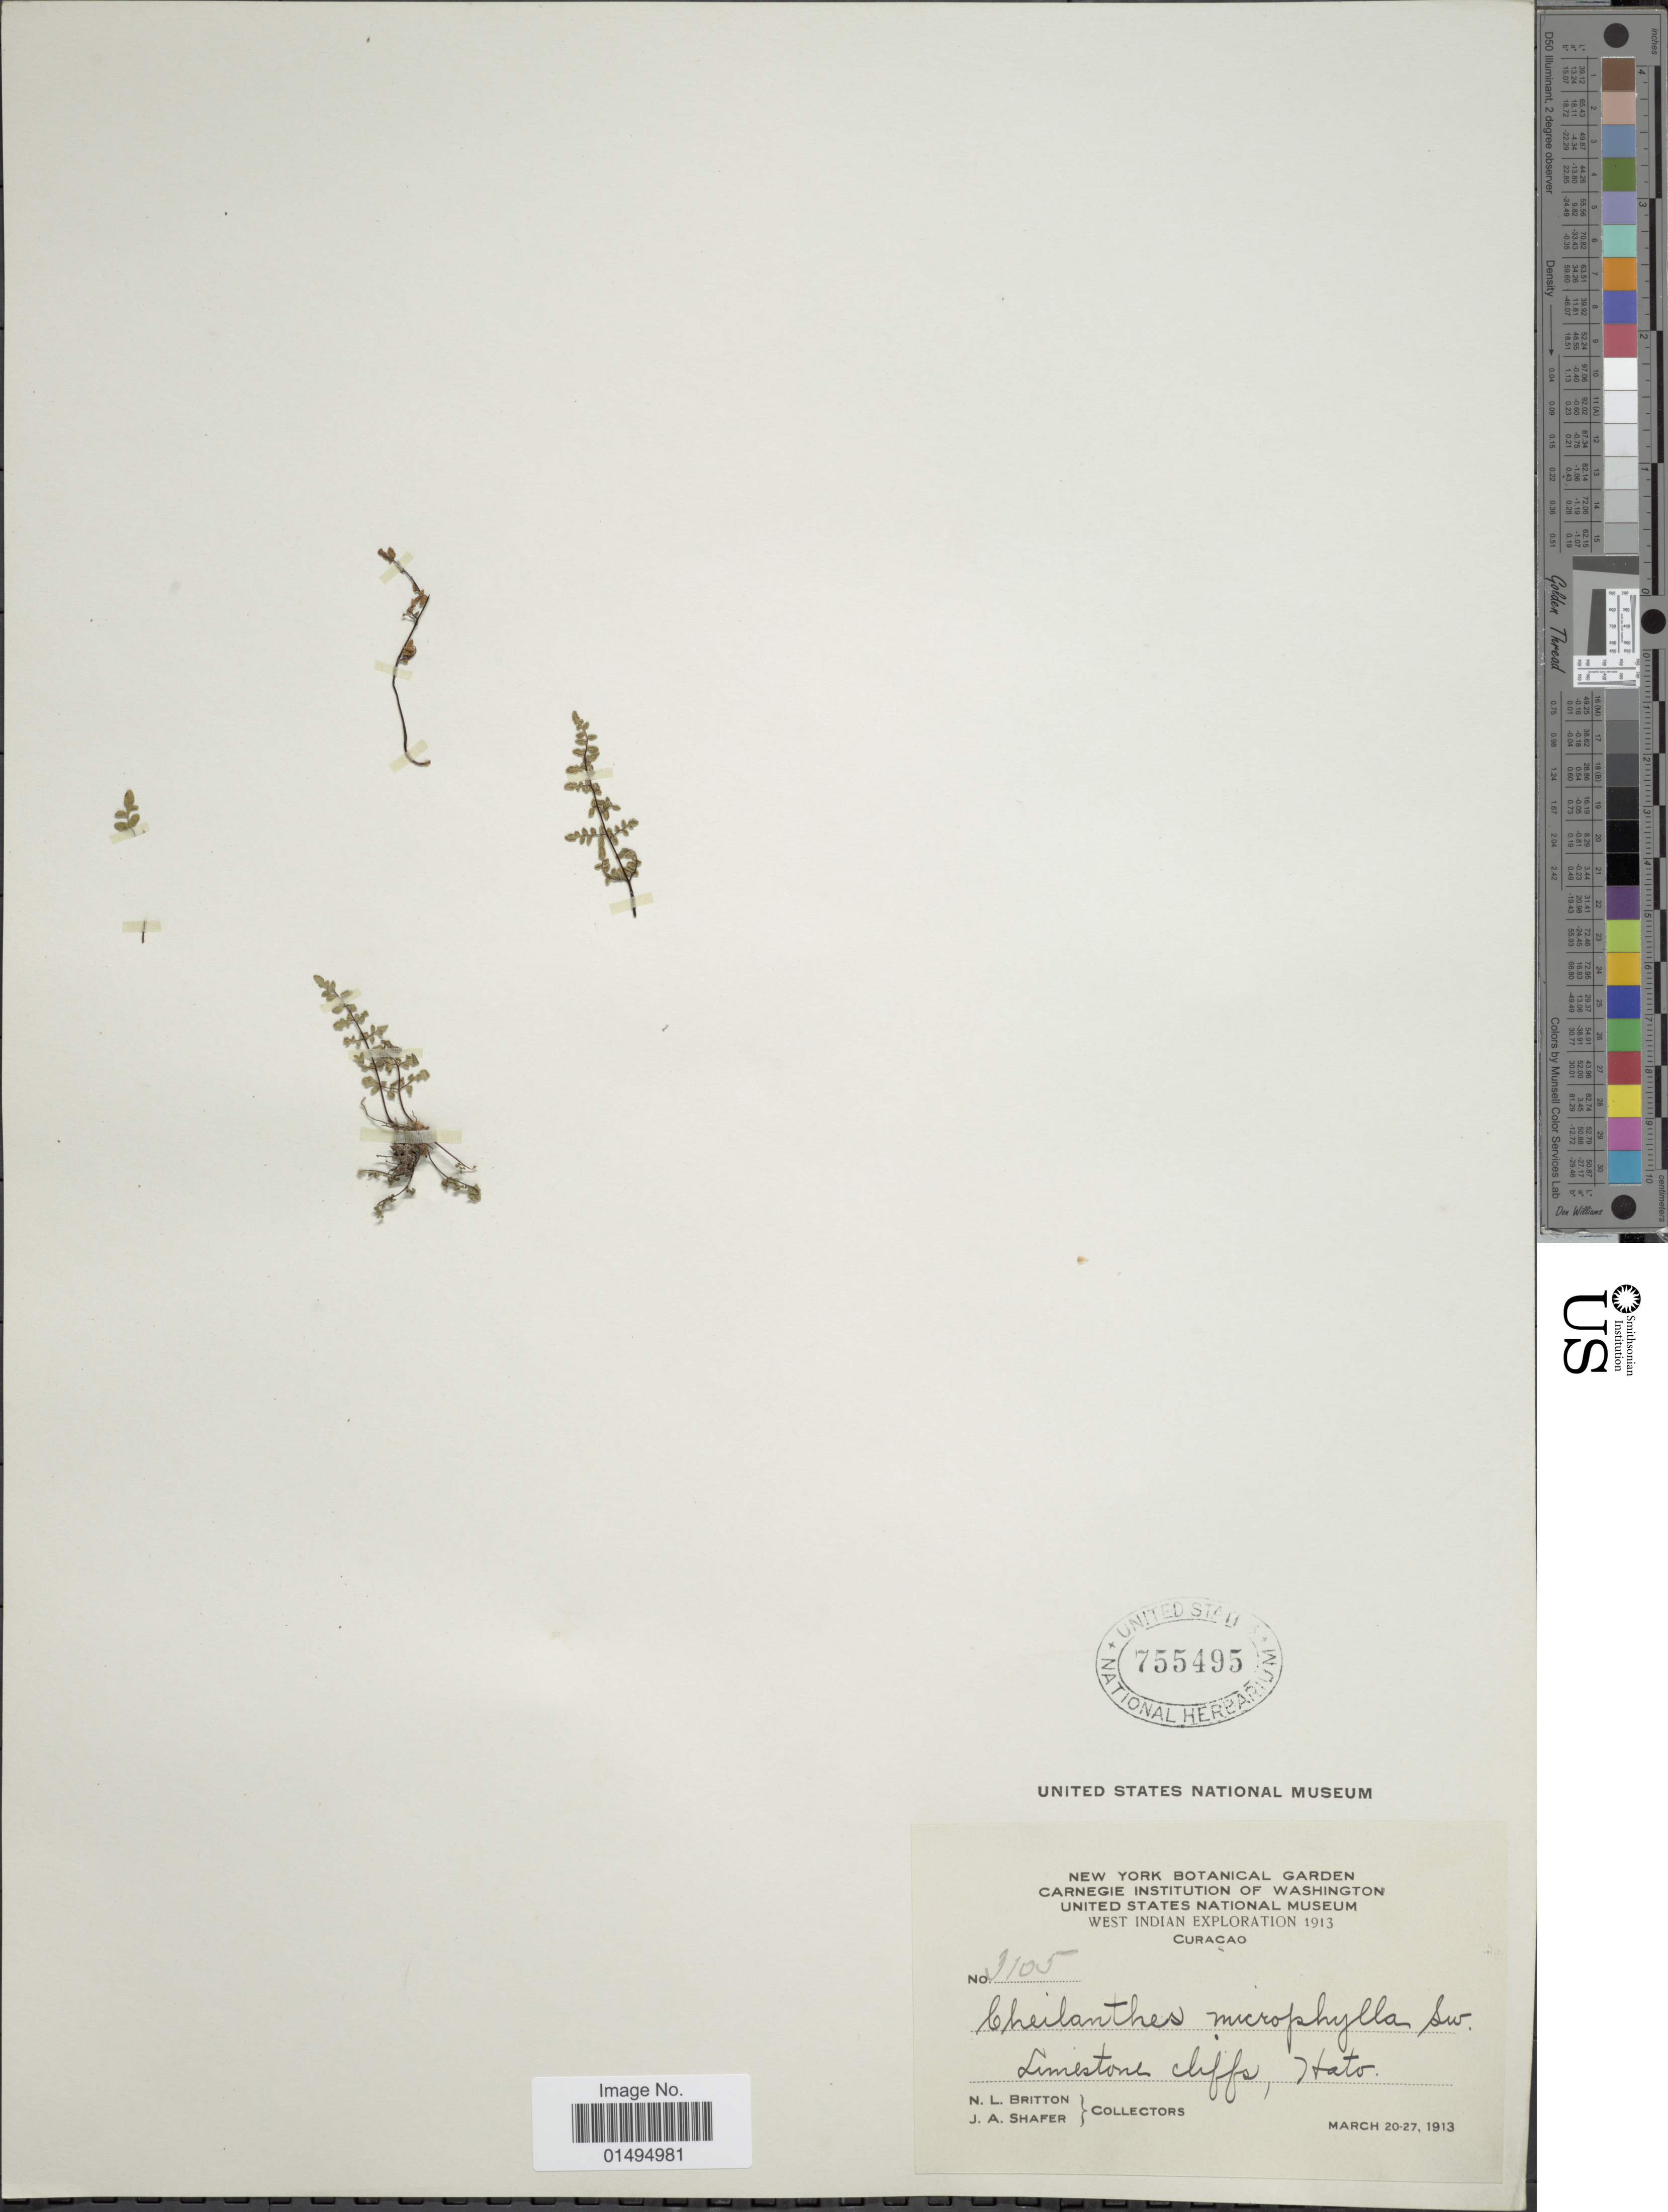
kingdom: Plantae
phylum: Tracheophyta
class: Polypodiopsida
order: Polypodiales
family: Pteridaceae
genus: Myriopteris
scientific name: Myriopteris microphylla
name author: (Sw.) Grusz & Windham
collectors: N. Britton & J. A. Shafer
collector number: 3105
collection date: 1913-03-20/1913-03-27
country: Curaçao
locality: Limestone cliffs, Hato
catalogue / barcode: US 755495